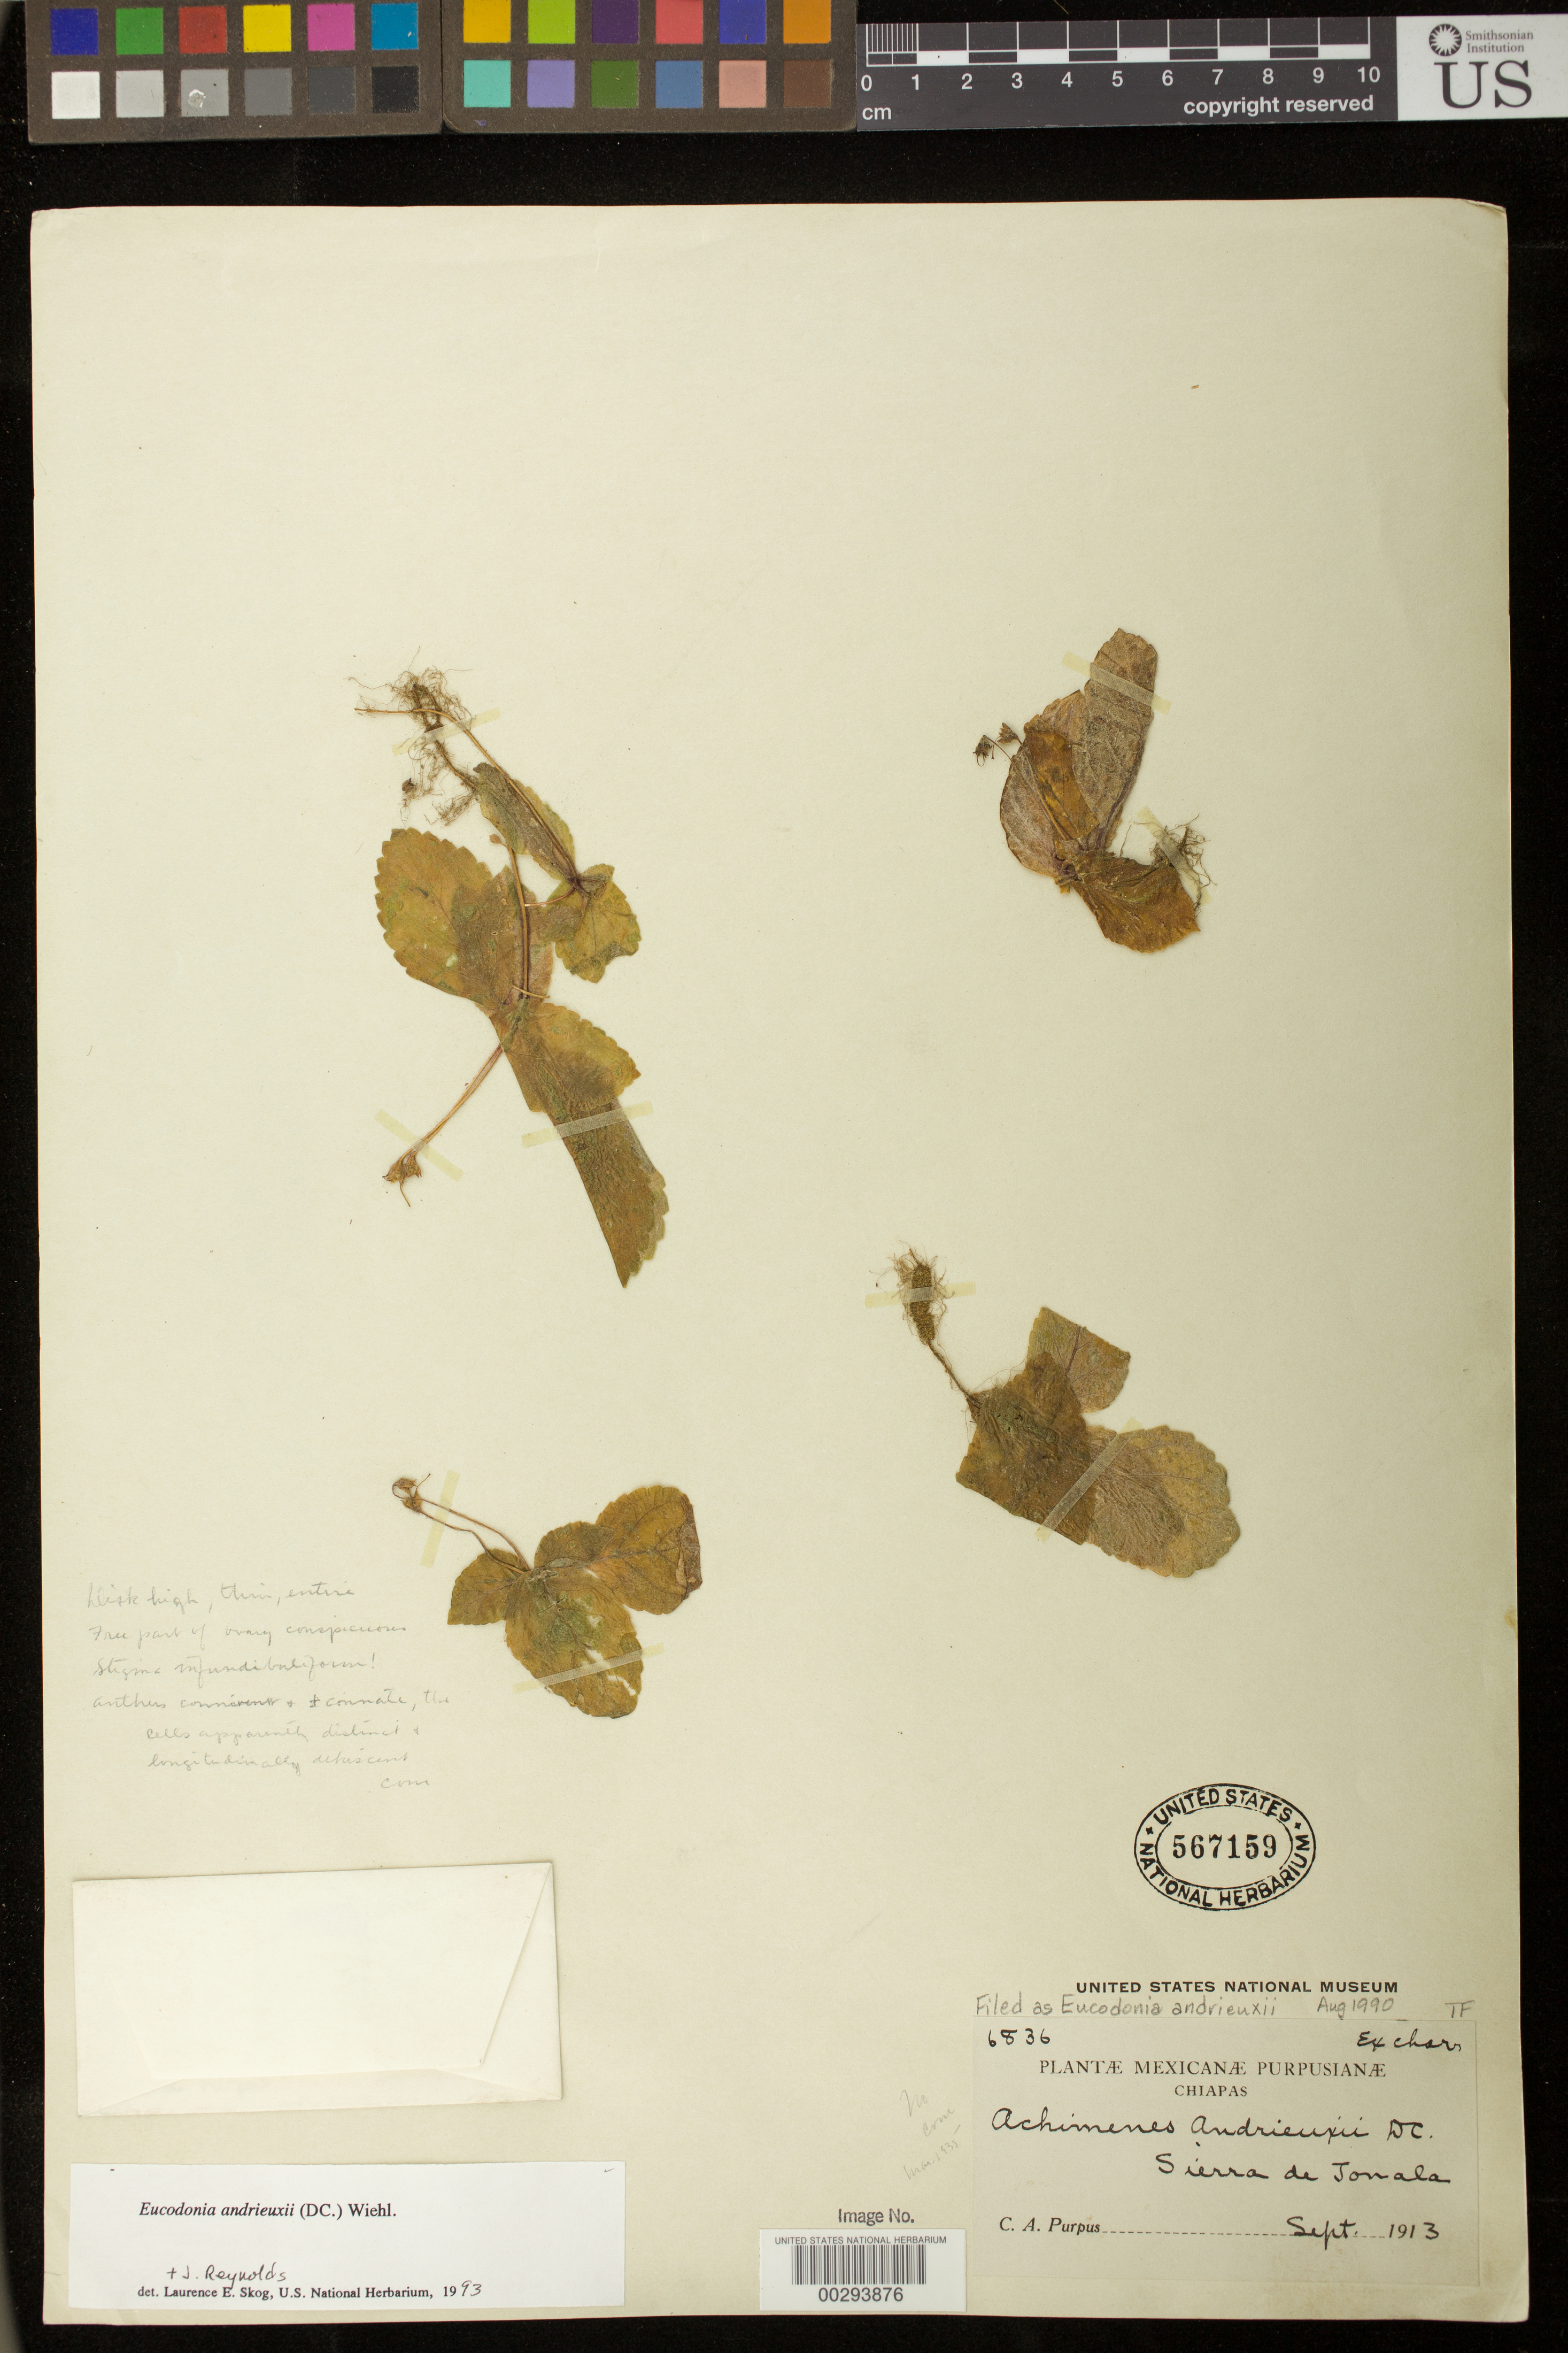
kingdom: Plantae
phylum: Tracheophyta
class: Magnoliopsida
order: Lamiales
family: Gesneriaceae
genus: Eucodonia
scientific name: Eucodonia andrieuxii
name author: (DC.) Wiehler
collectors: C. A. Purpus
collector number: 6836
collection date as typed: Sep 1913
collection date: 1913-09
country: Mexico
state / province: Chiapas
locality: Sierra de Tonala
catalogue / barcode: US 567159